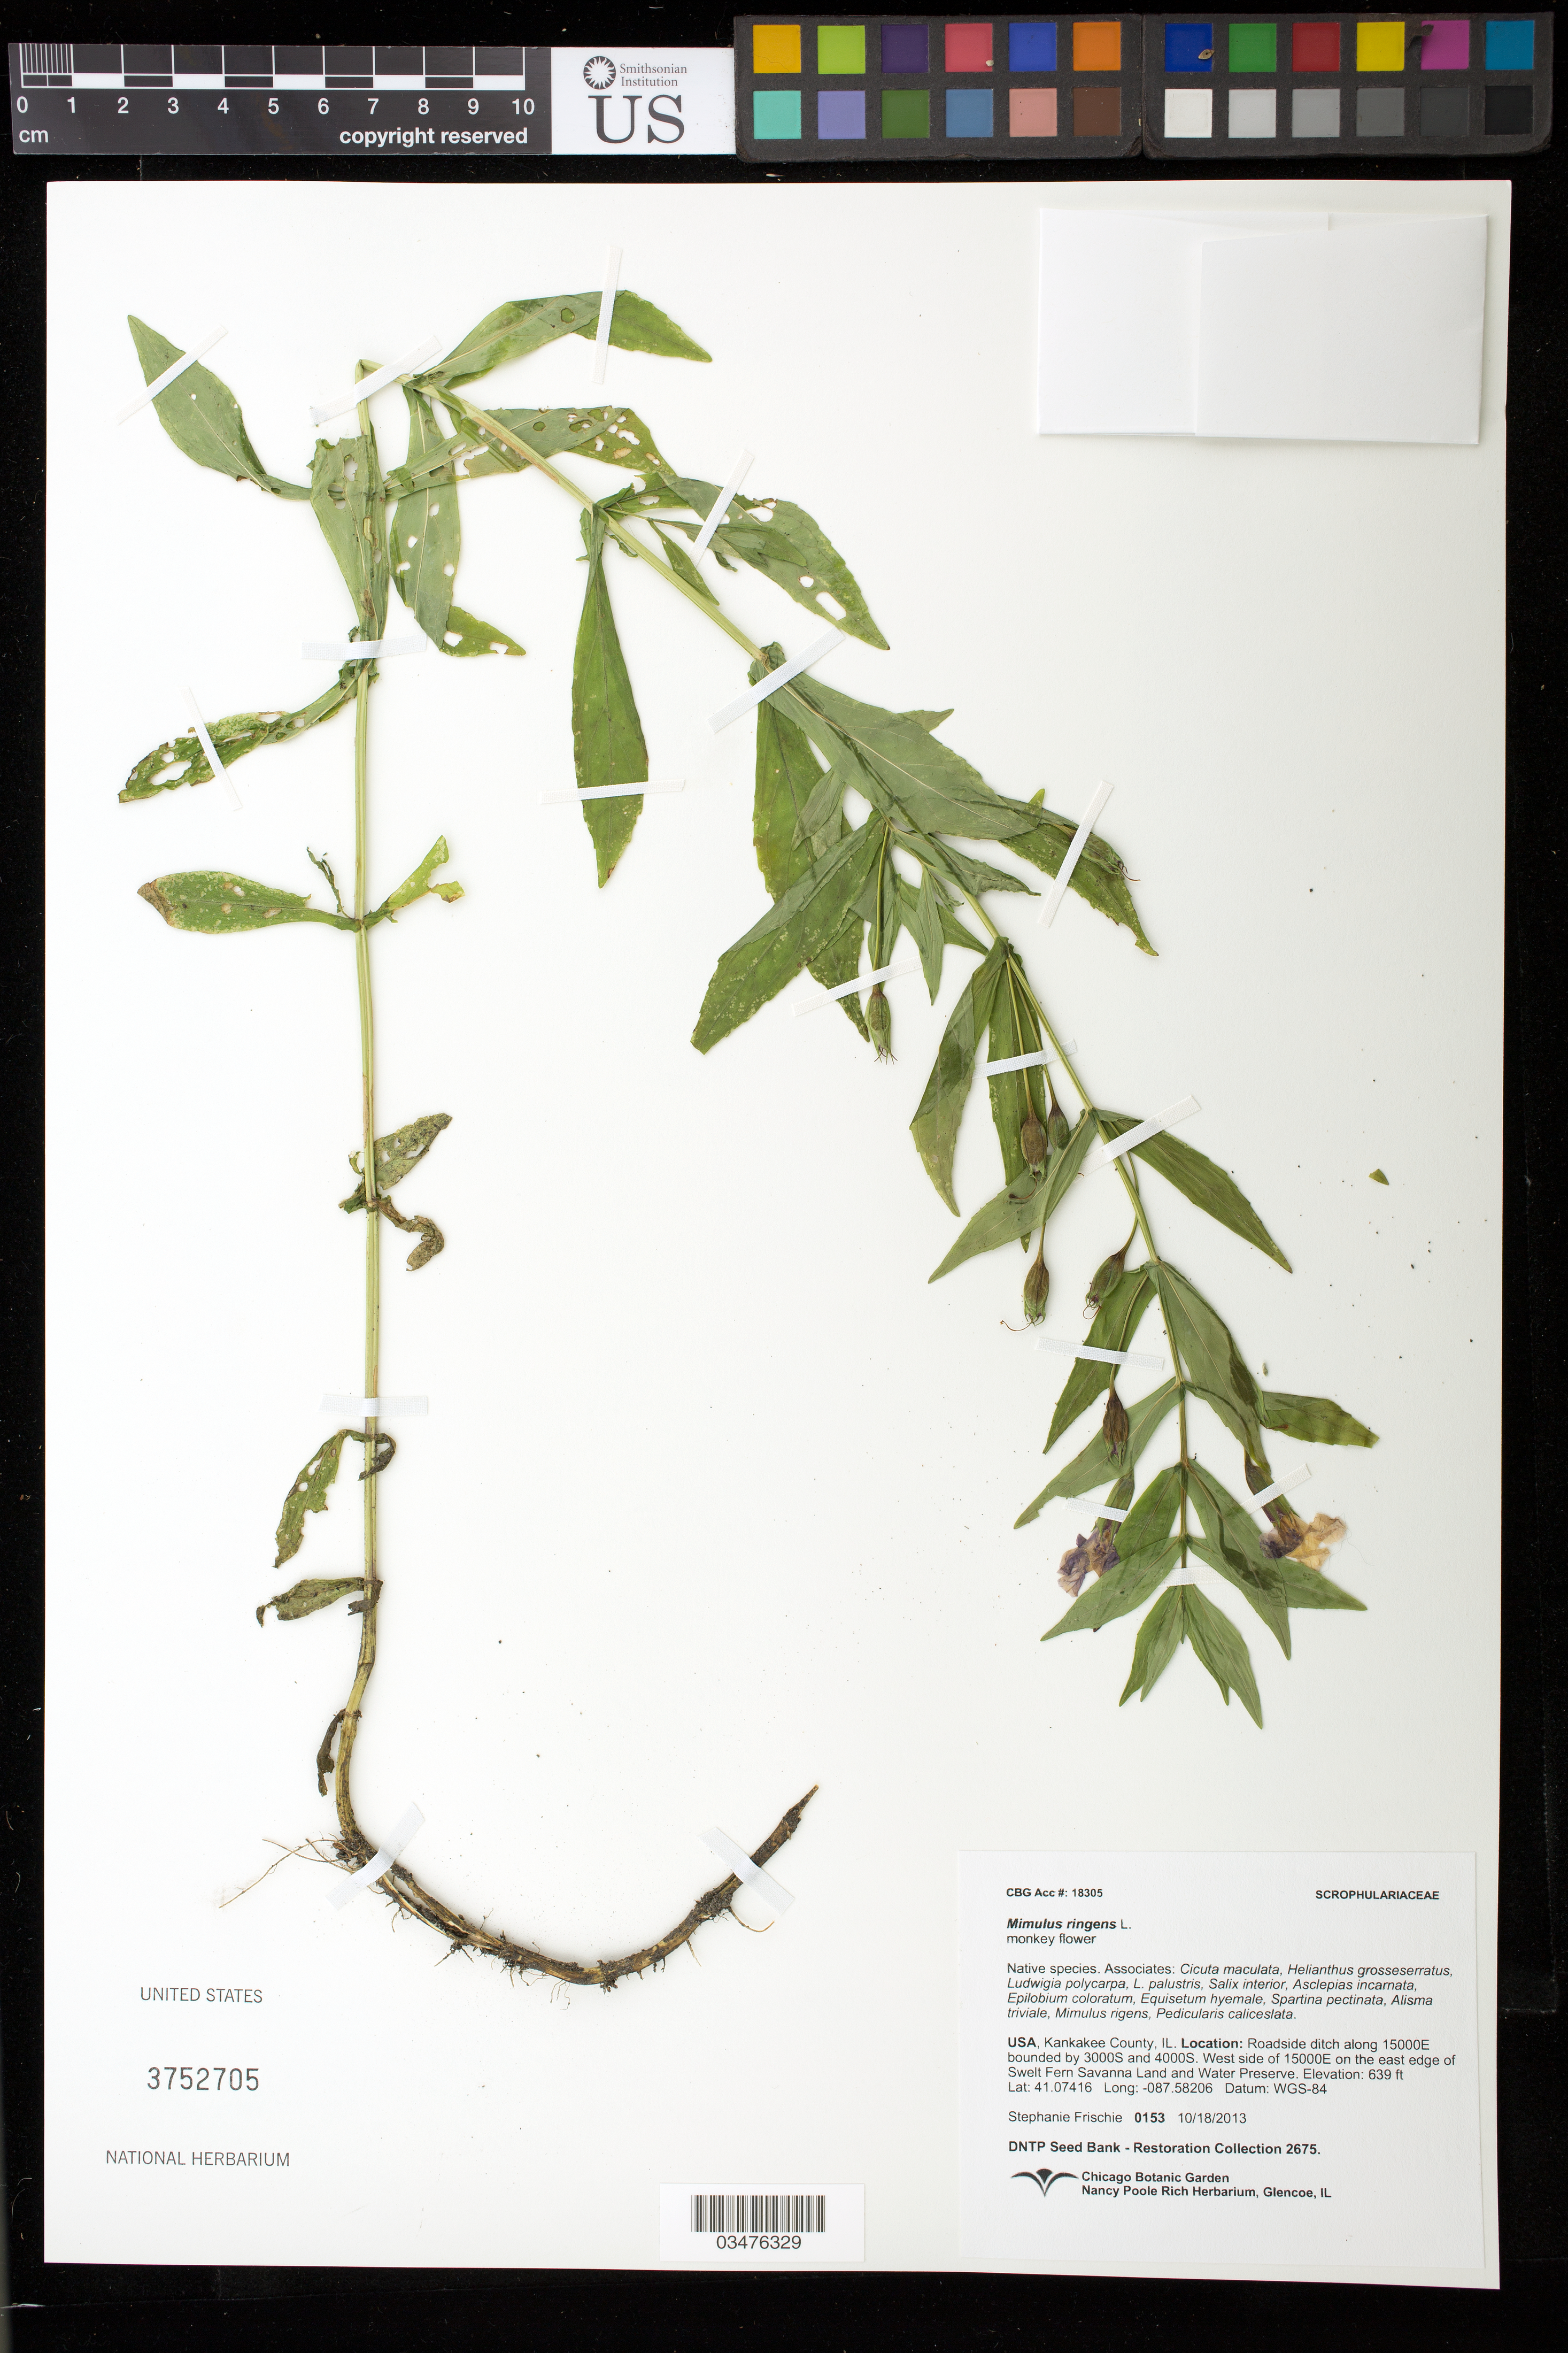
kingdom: Plantae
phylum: Tracheophyta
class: Magnoliopsida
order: Lamiales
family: Phrymaceae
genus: Mimulus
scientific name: Mimulus ringens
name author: L.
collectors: S. Frischie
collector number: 0153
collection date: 2013-10-18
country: United States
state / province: Illinois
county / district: Kankakee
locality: E edge of Swelt Fern Savanna Land and Water Preserve.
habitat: With Salix interior, Alisma triviale, Mimulus rigens, ect.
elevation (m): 195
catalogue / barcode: US 3752705